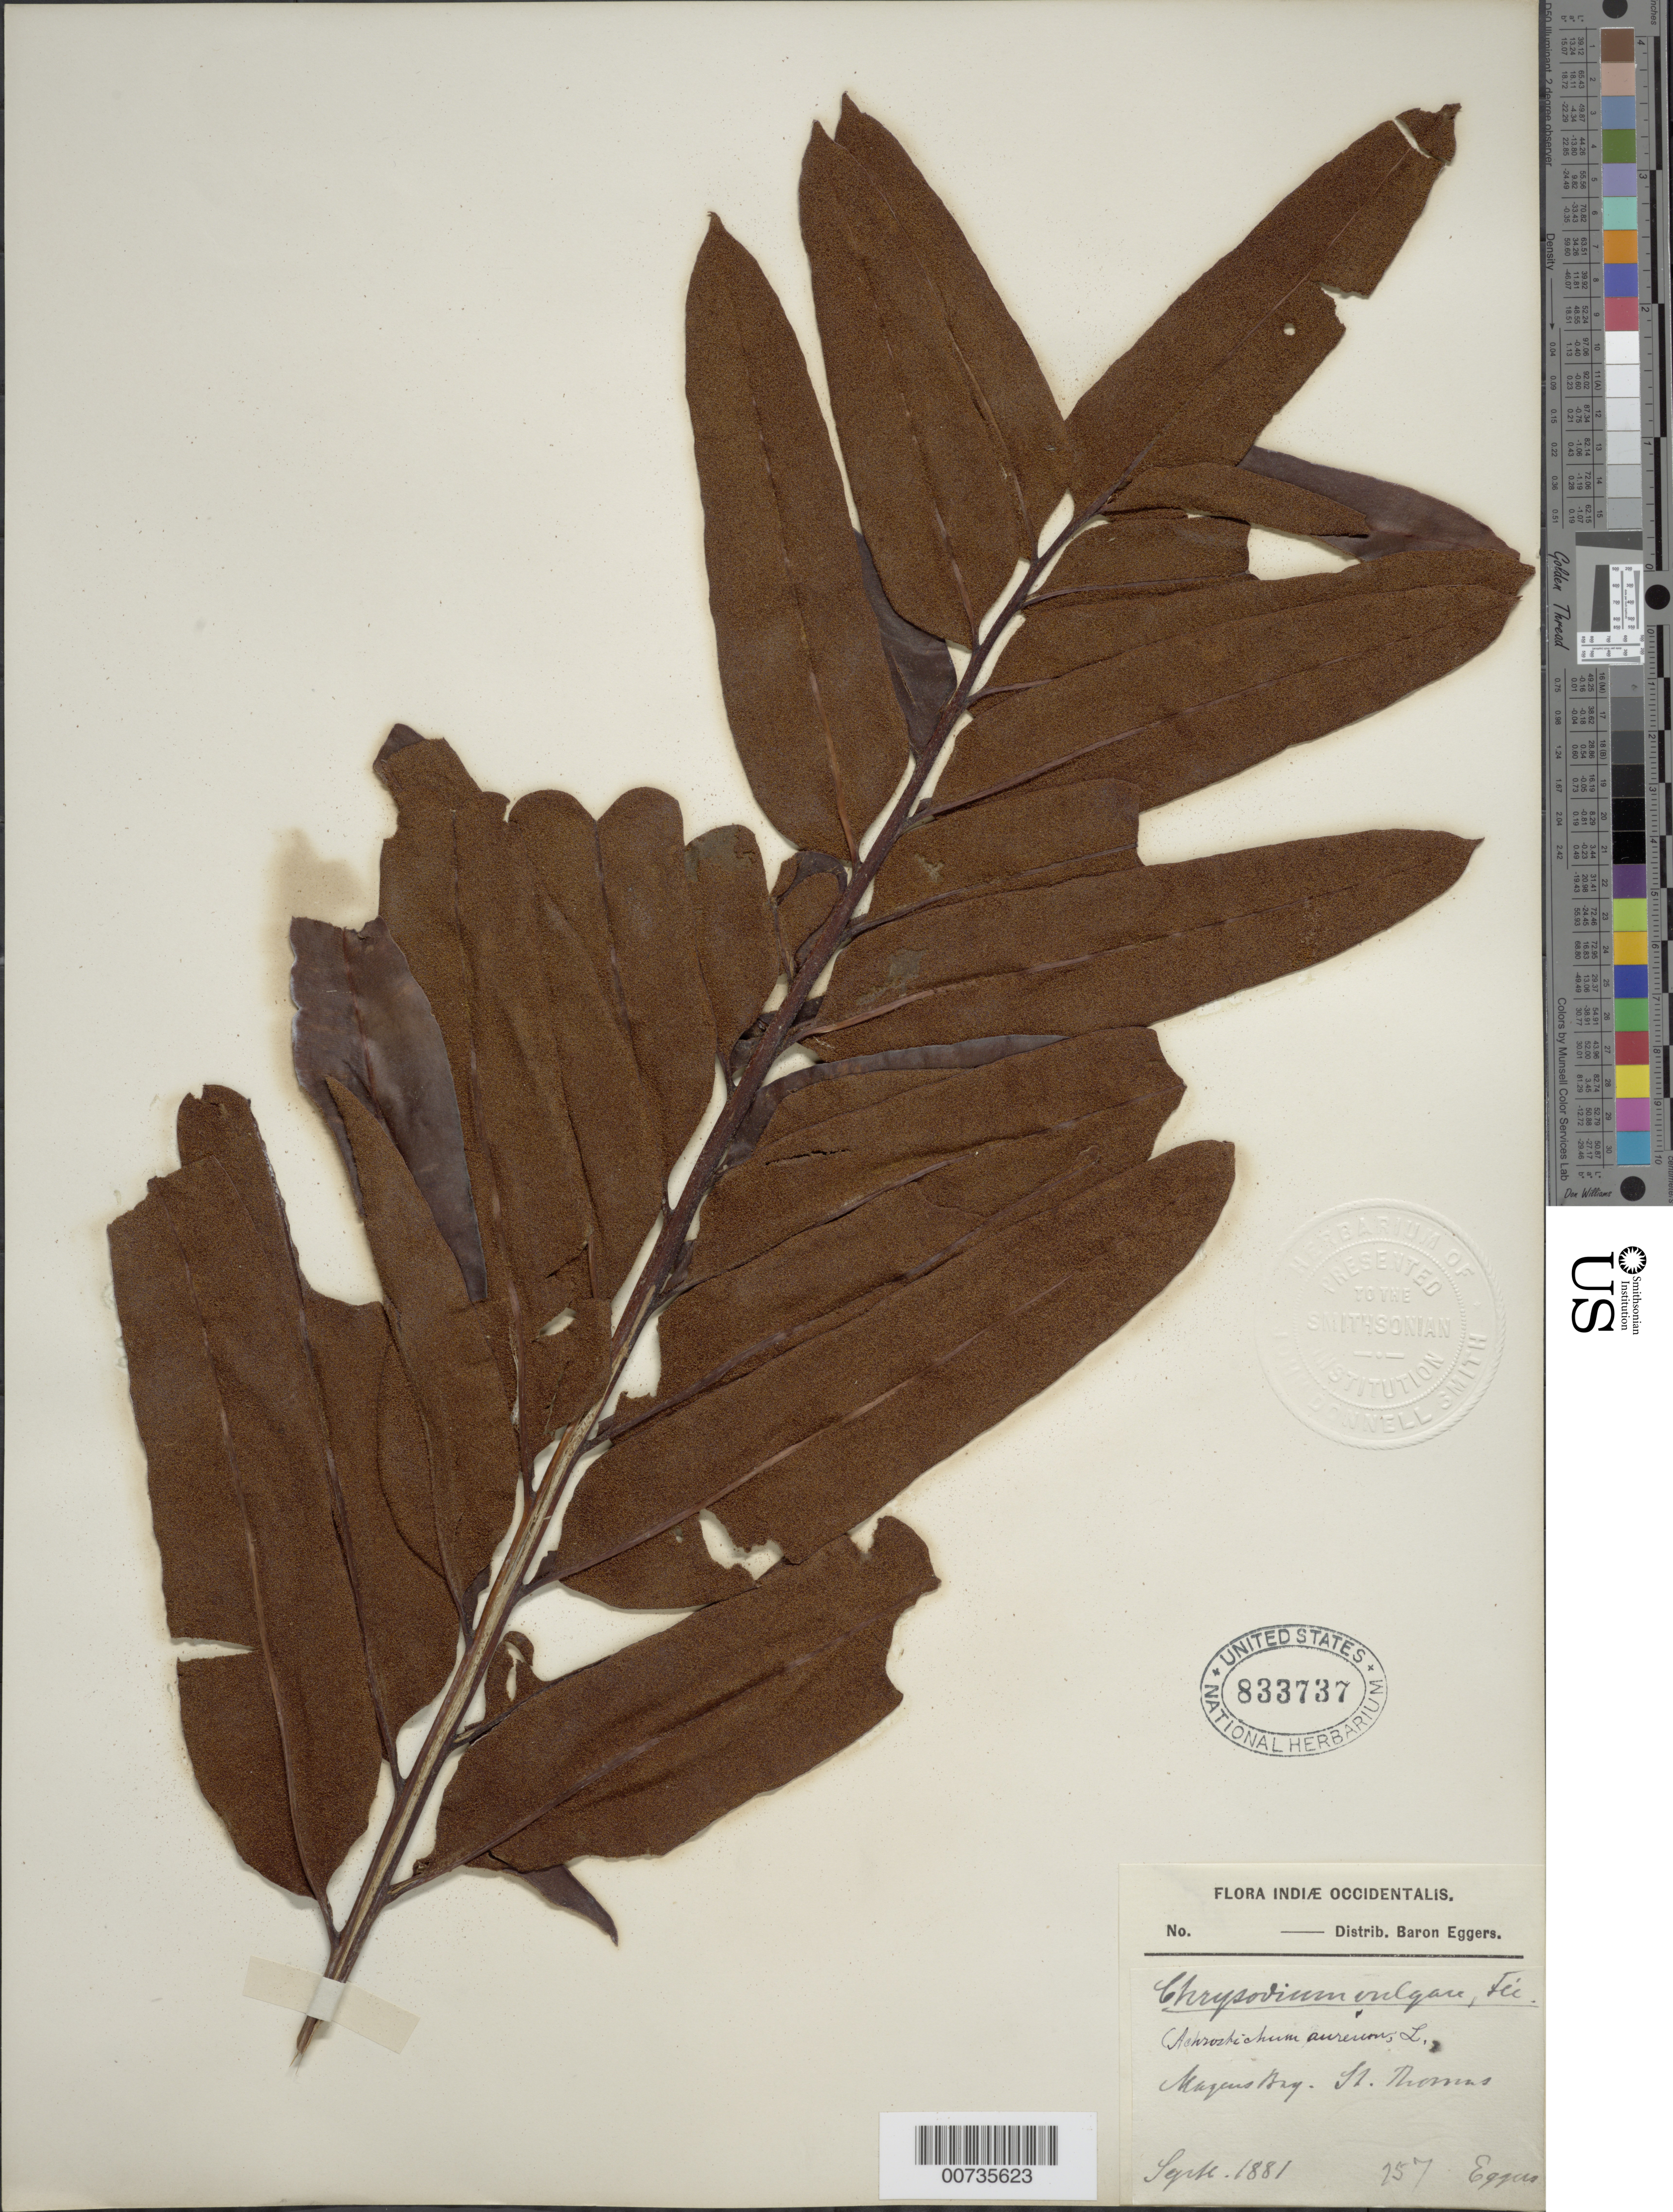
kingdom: Plantae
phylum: Tracheophyta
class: Polypodiopsida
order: Polypodiales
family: Pteridaceae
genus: Acrostichum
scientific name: Acrostichum danaeifolium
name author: Langsd. & Fisch.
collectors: H. F. A. von Eggers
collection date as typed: Sep 1881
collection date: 1881-09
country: U.S. Virgin Islands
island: St. Thomas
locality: St. Thomas, Magens Bay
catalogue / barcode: US 833737